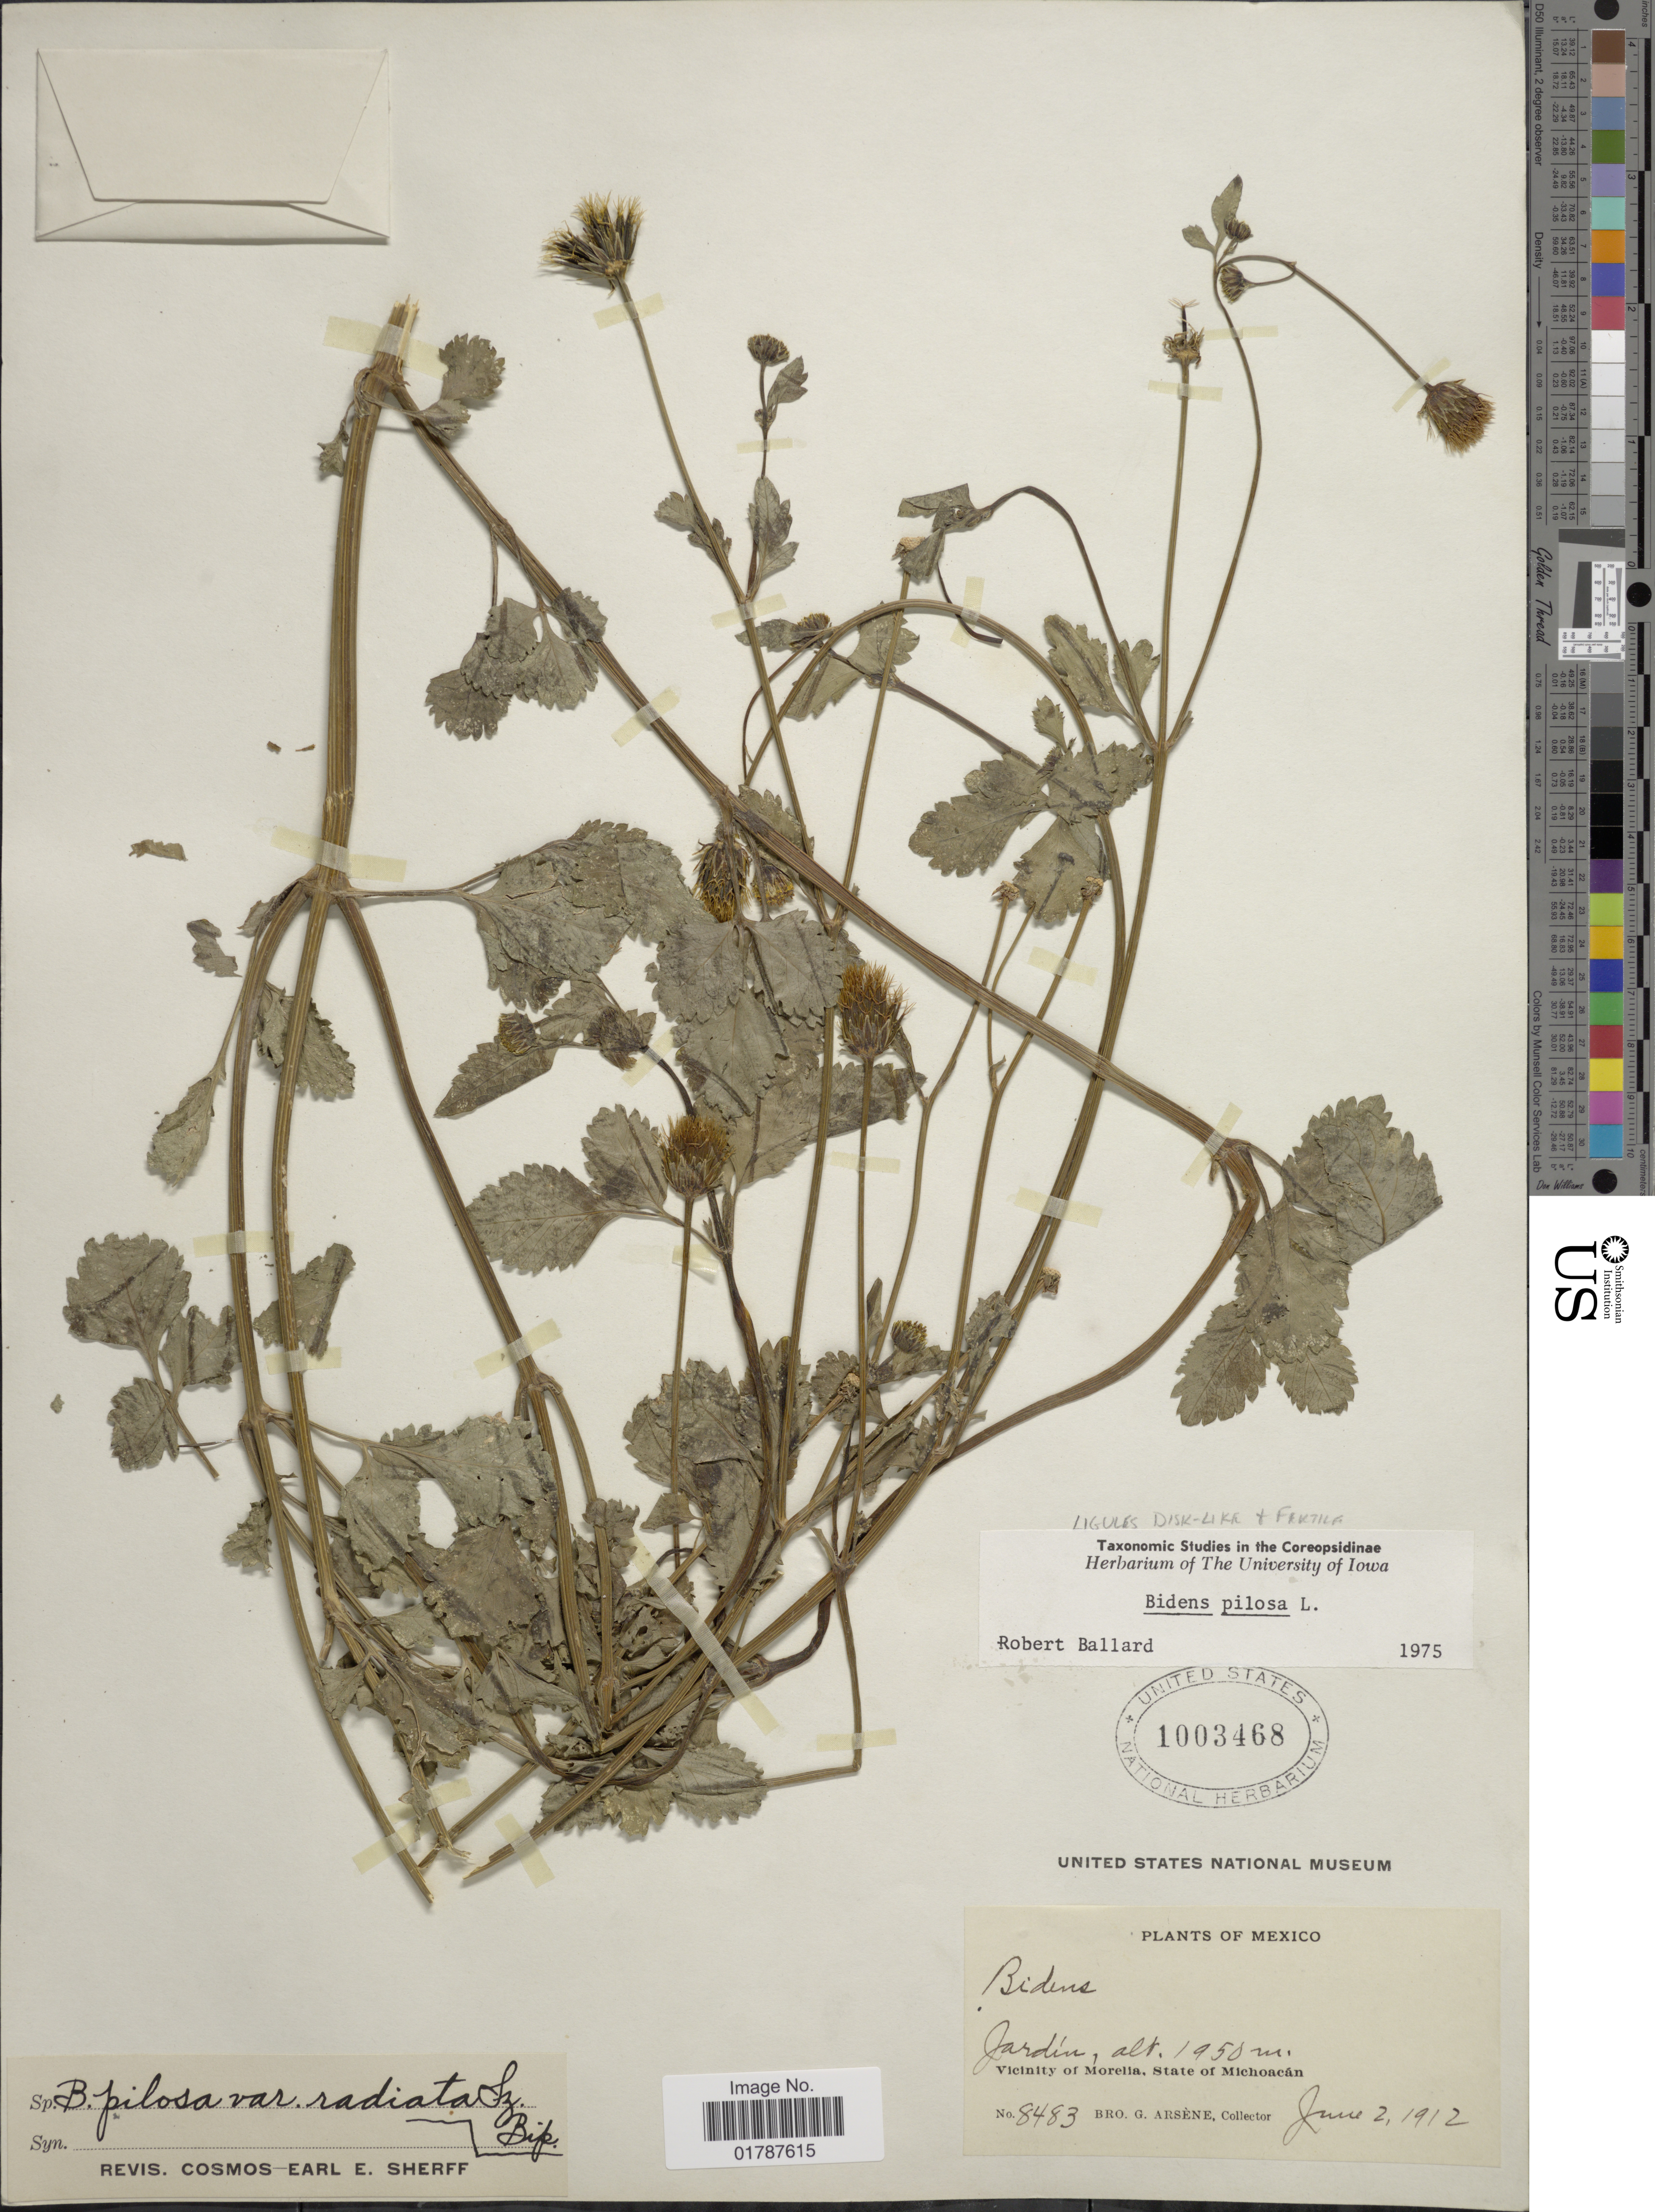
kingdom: Plantae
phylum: Tracheophyta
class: Magnoliopsida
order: Asterales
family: Asteraceae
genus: Bidens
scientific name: Bidens pilosa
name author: L.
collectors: Bro. G. Arsène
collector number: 8483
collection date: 1912-06-02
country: Mexico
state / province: Michoacán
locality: Vicinity of Morelia, State of Michoacan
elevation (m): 1950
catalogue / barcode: US 1003468